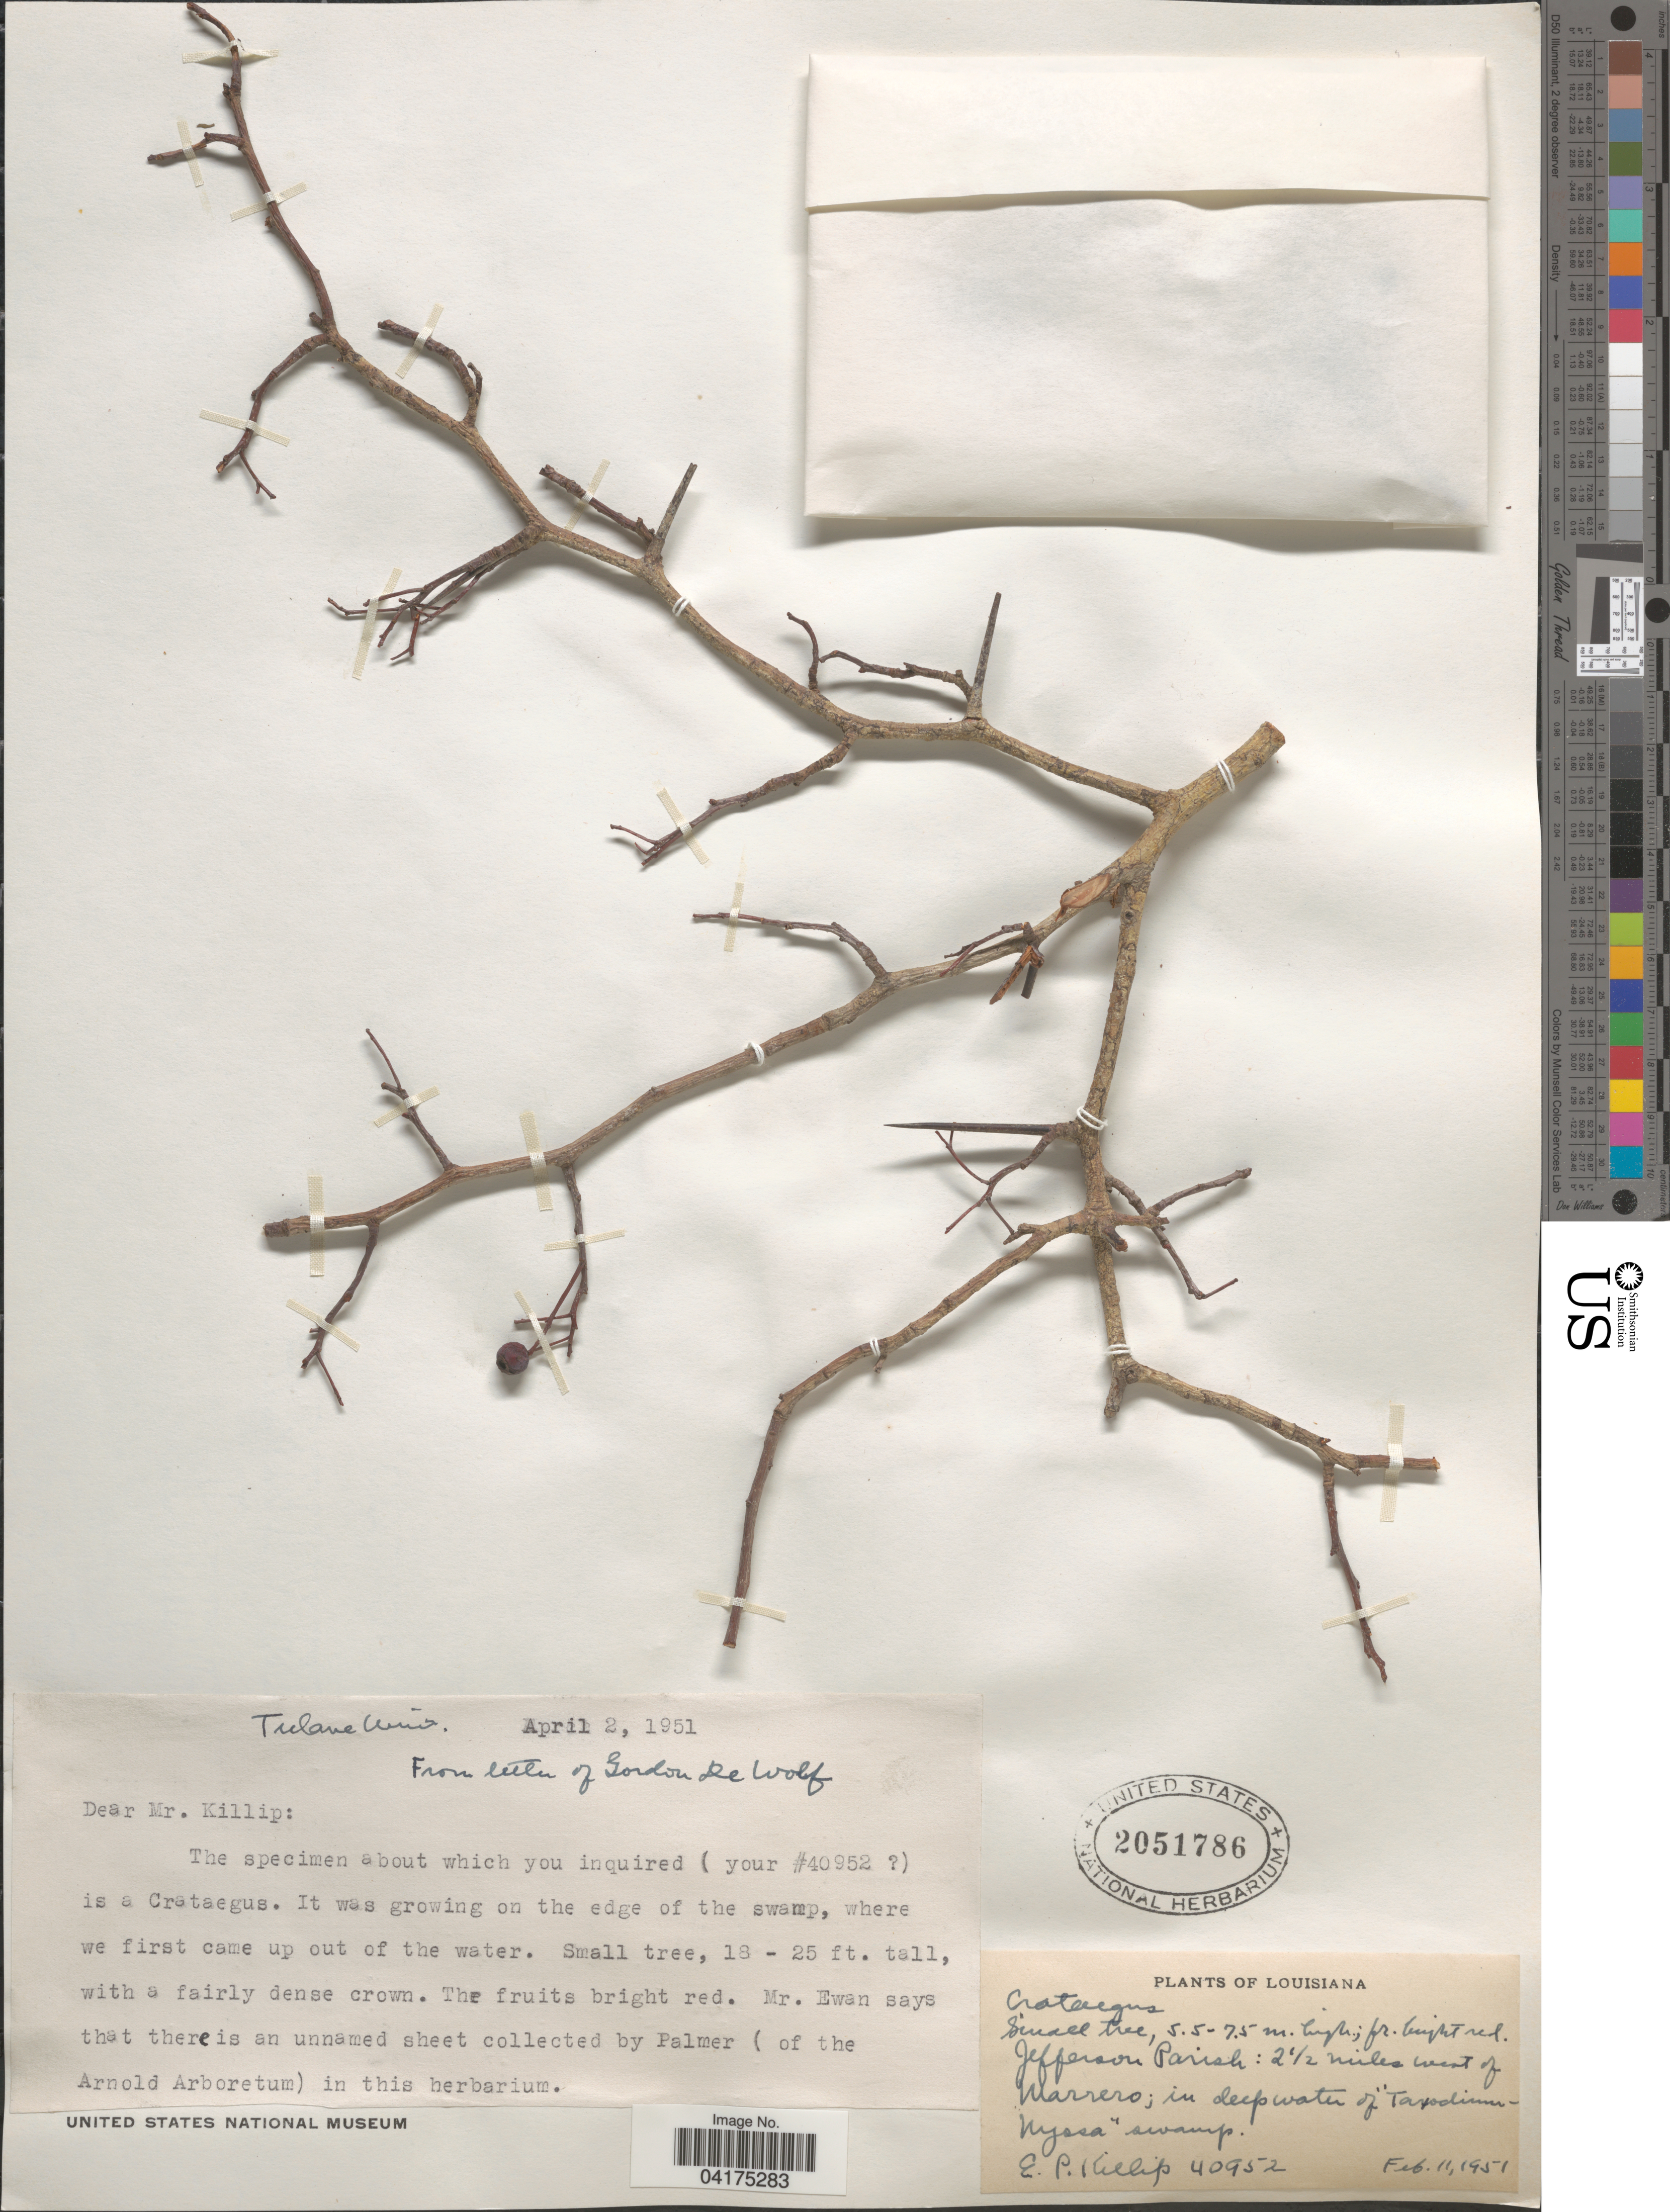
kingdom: Plantae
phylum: Tracheophyta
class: Magnoliopsida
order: Rosales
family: Rosaceae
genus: Crataegus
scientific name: Crataegus sp.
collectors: E. P. Killip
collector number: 40952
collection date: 1951-02-11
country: United States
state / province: Louisiana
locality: Jefferson Parish: 2½ miles west of Warrero; in deepwater of "Taxodium-Nyssa" swamp.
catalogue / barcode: US 2051786